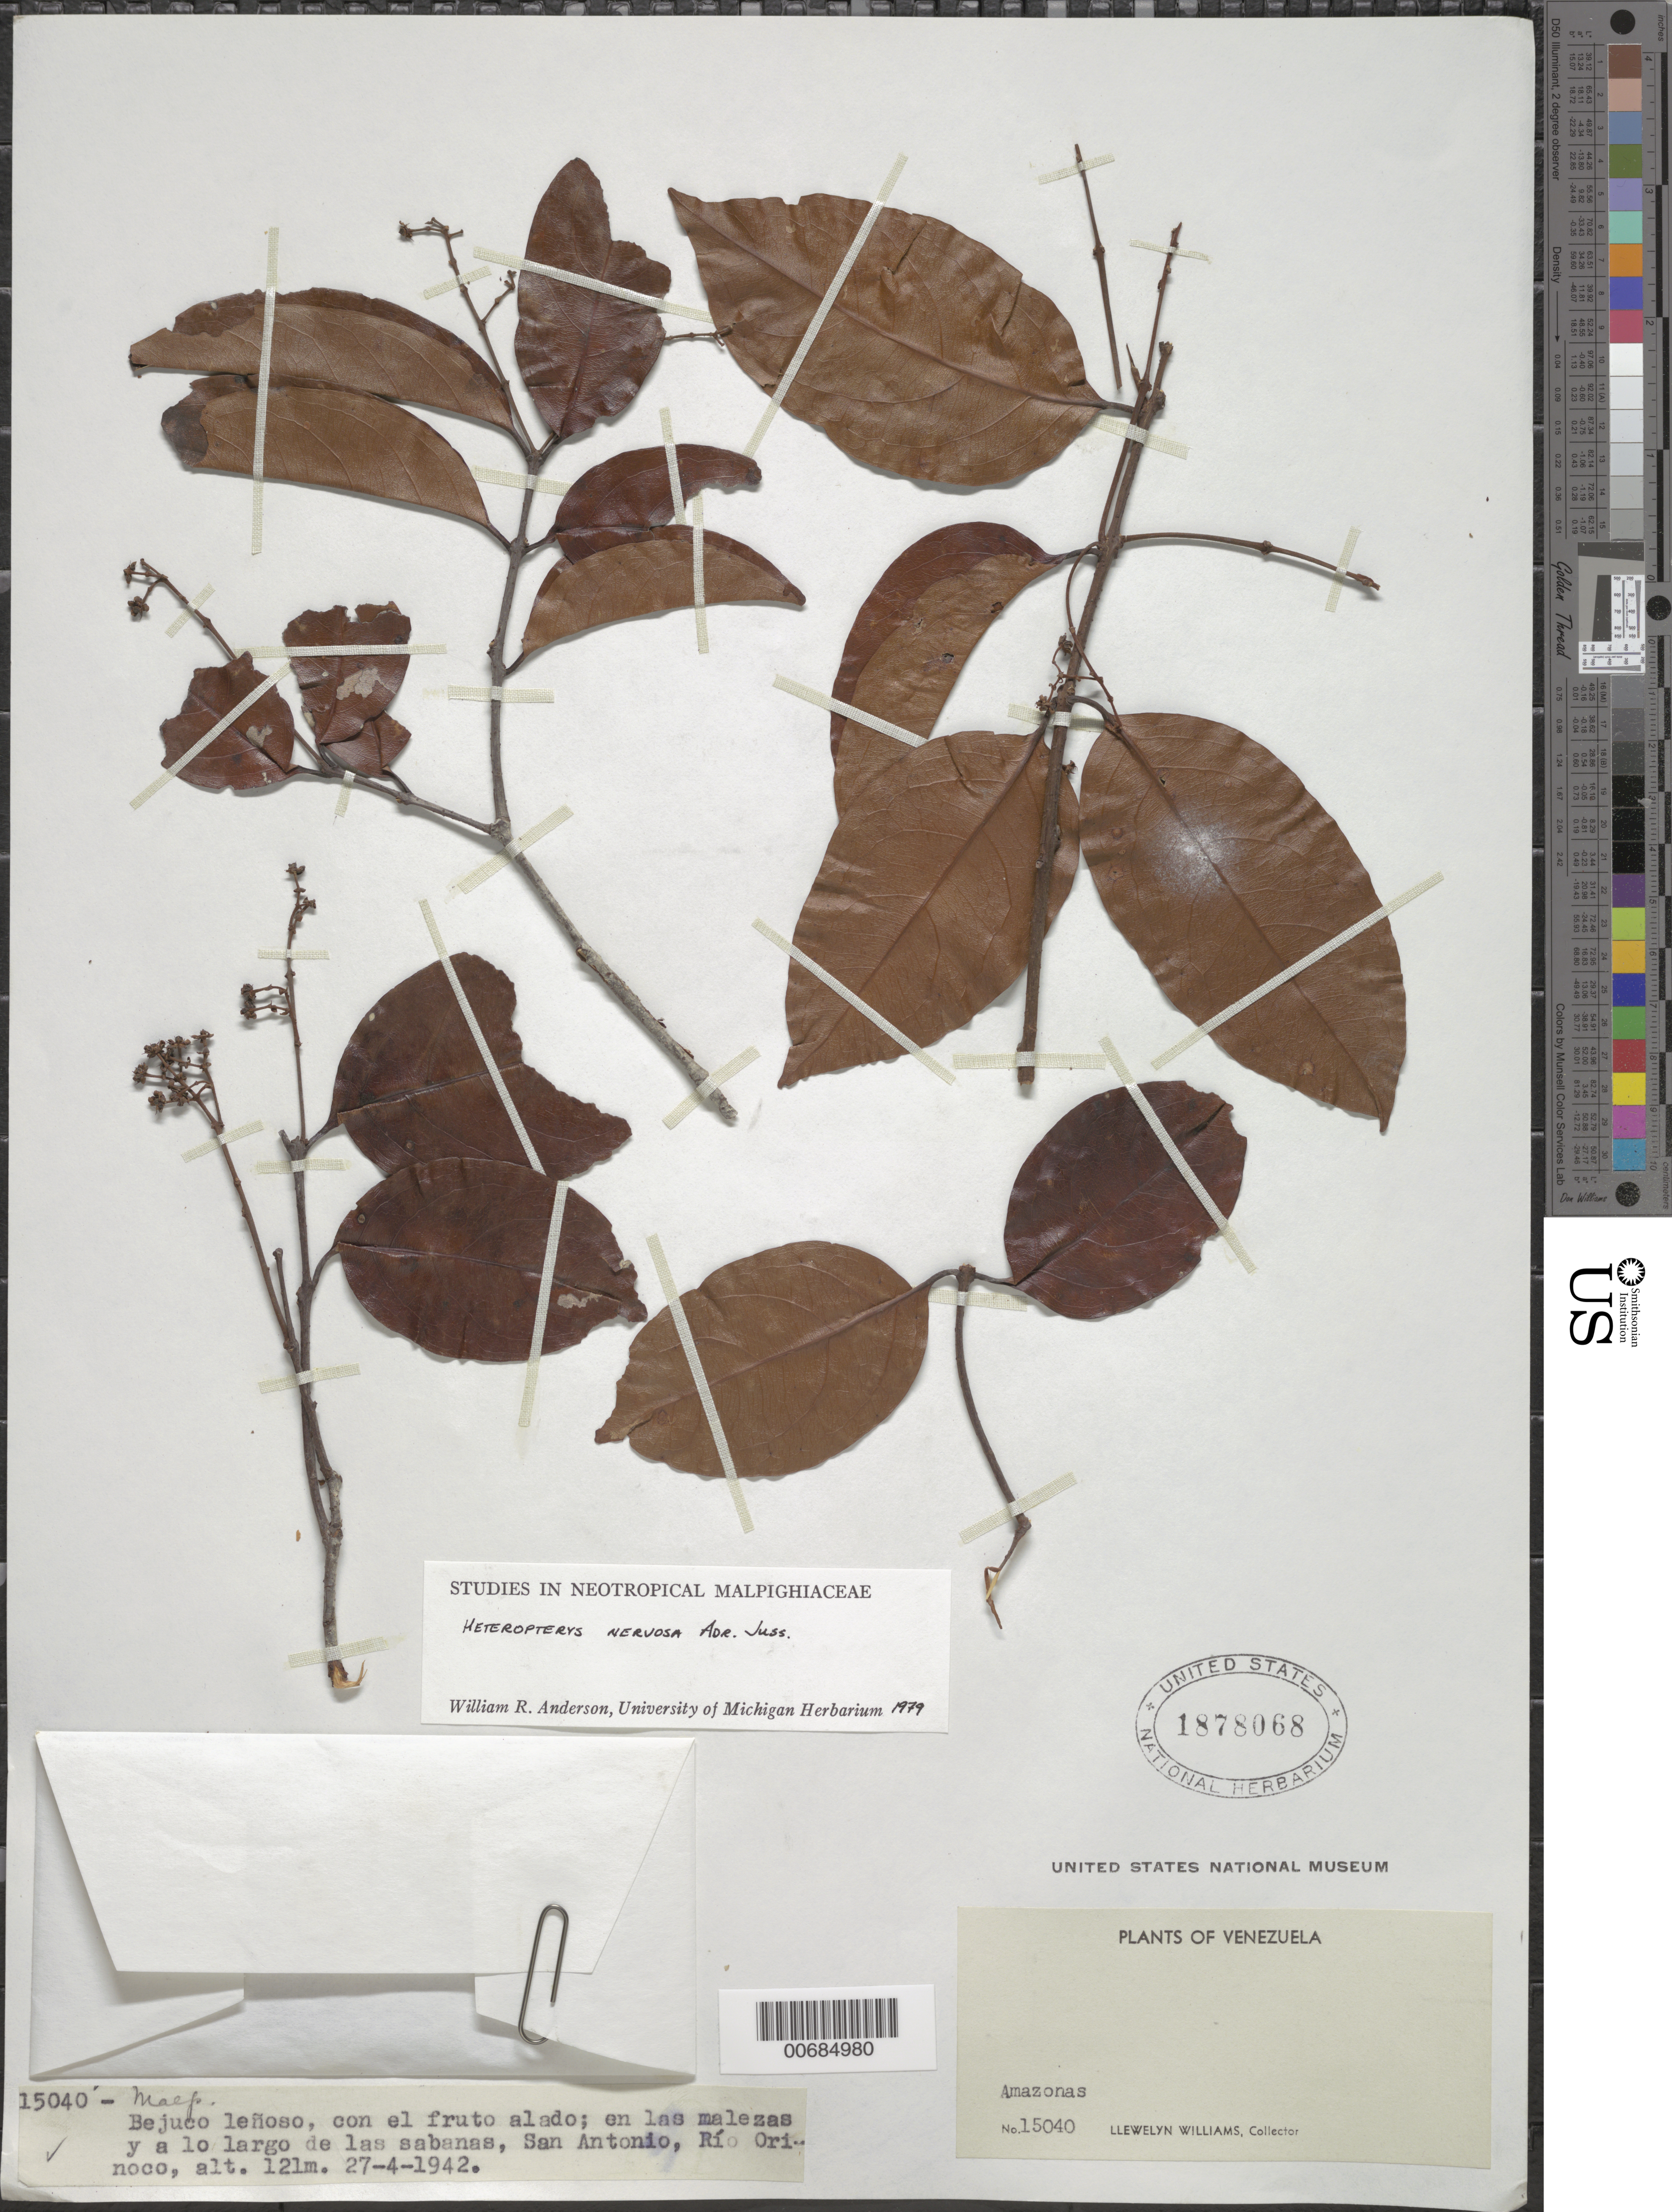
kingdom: Plantae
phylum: Tracheophyta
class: Magnoliopsida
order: Malpighiales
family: Malpighiaceae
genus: Heteropterys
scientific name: Heteropterys nervosa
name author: A. Juss.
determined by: Anderson, W. R., (MICH), University of Michigan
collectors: Ll. Williams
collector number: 15040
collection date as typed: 27-Apr-42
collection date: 1942-04-27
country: Venezuela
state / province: Amazonas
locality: San Antonio, Río Orinoco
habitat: Malezas y a 10 largo de las sabanas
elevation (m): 125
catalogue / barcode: US 1878068